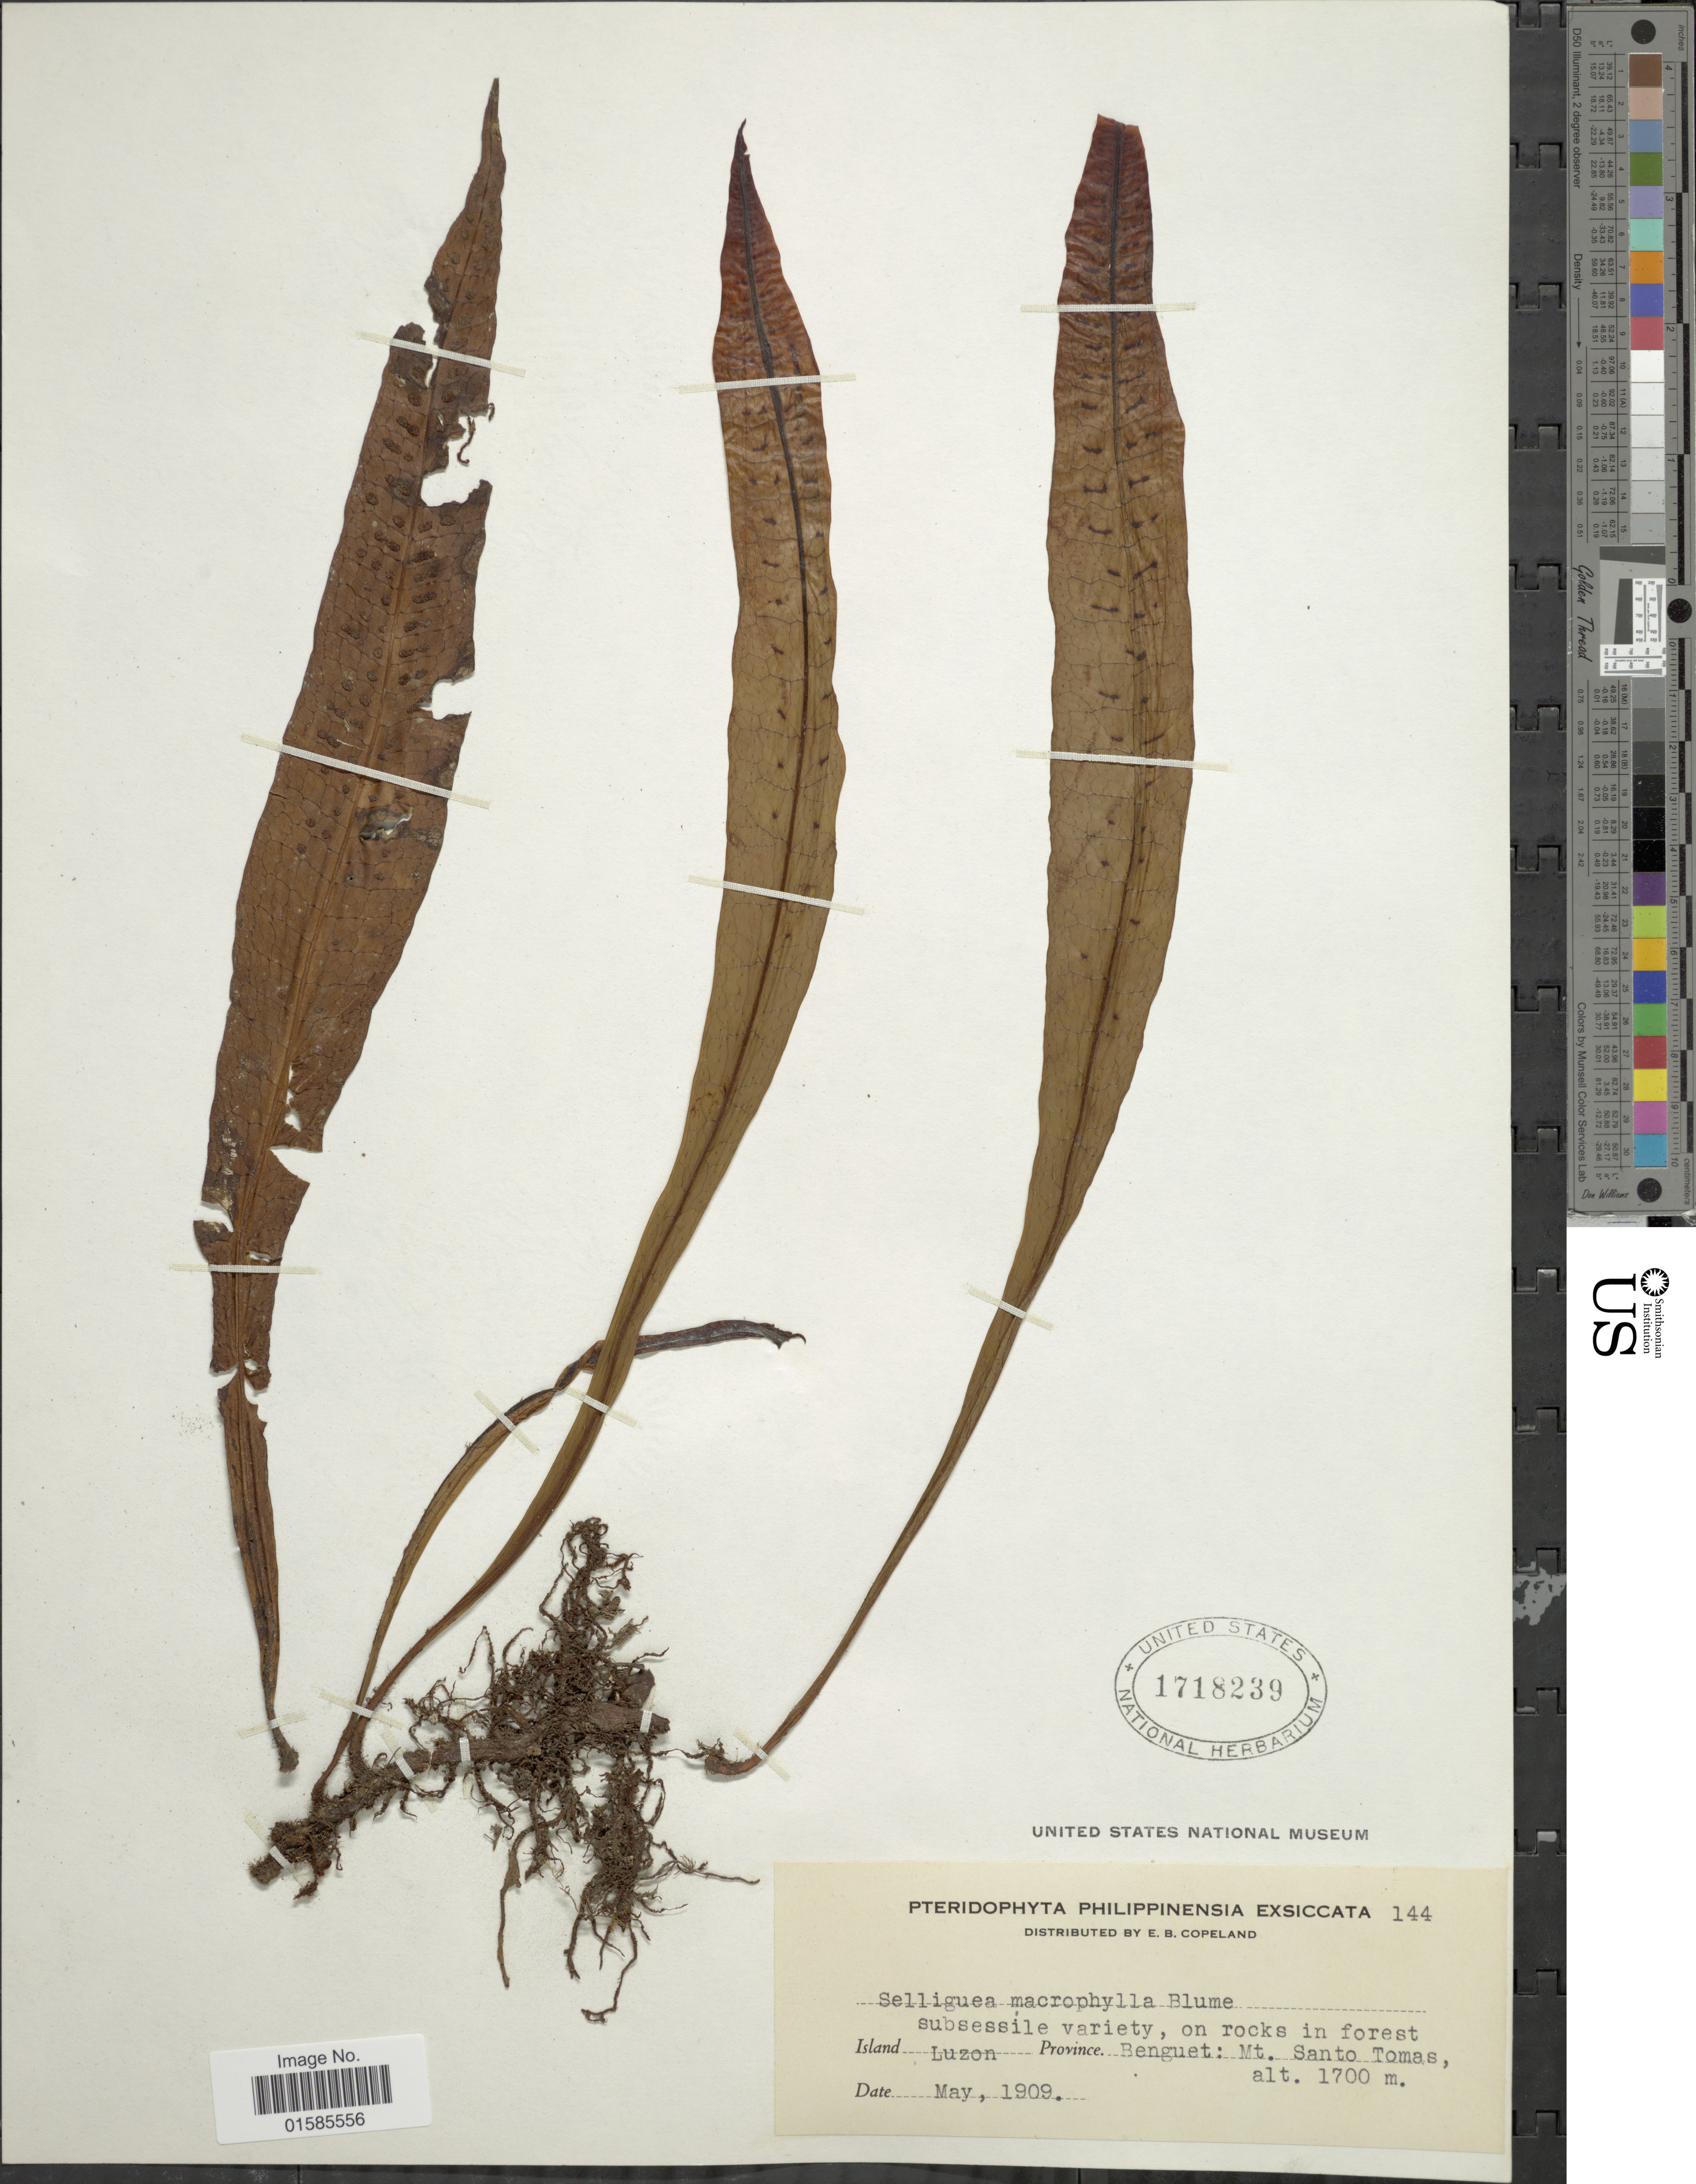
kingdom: Plantae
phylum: Tracheophyta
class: Polypodiopsida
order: Polypodiales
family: Polypodiaceae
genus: Leptochilus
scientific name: Leptochilus macrophyllus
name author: (Blume) Noot.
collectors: E. B. Copeland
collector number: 144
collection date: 1909-05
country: Philippines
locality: Philippinensia, Luzon, Benguet: Mt. Santo Tomas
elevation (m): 1700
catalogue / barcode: US 1718239